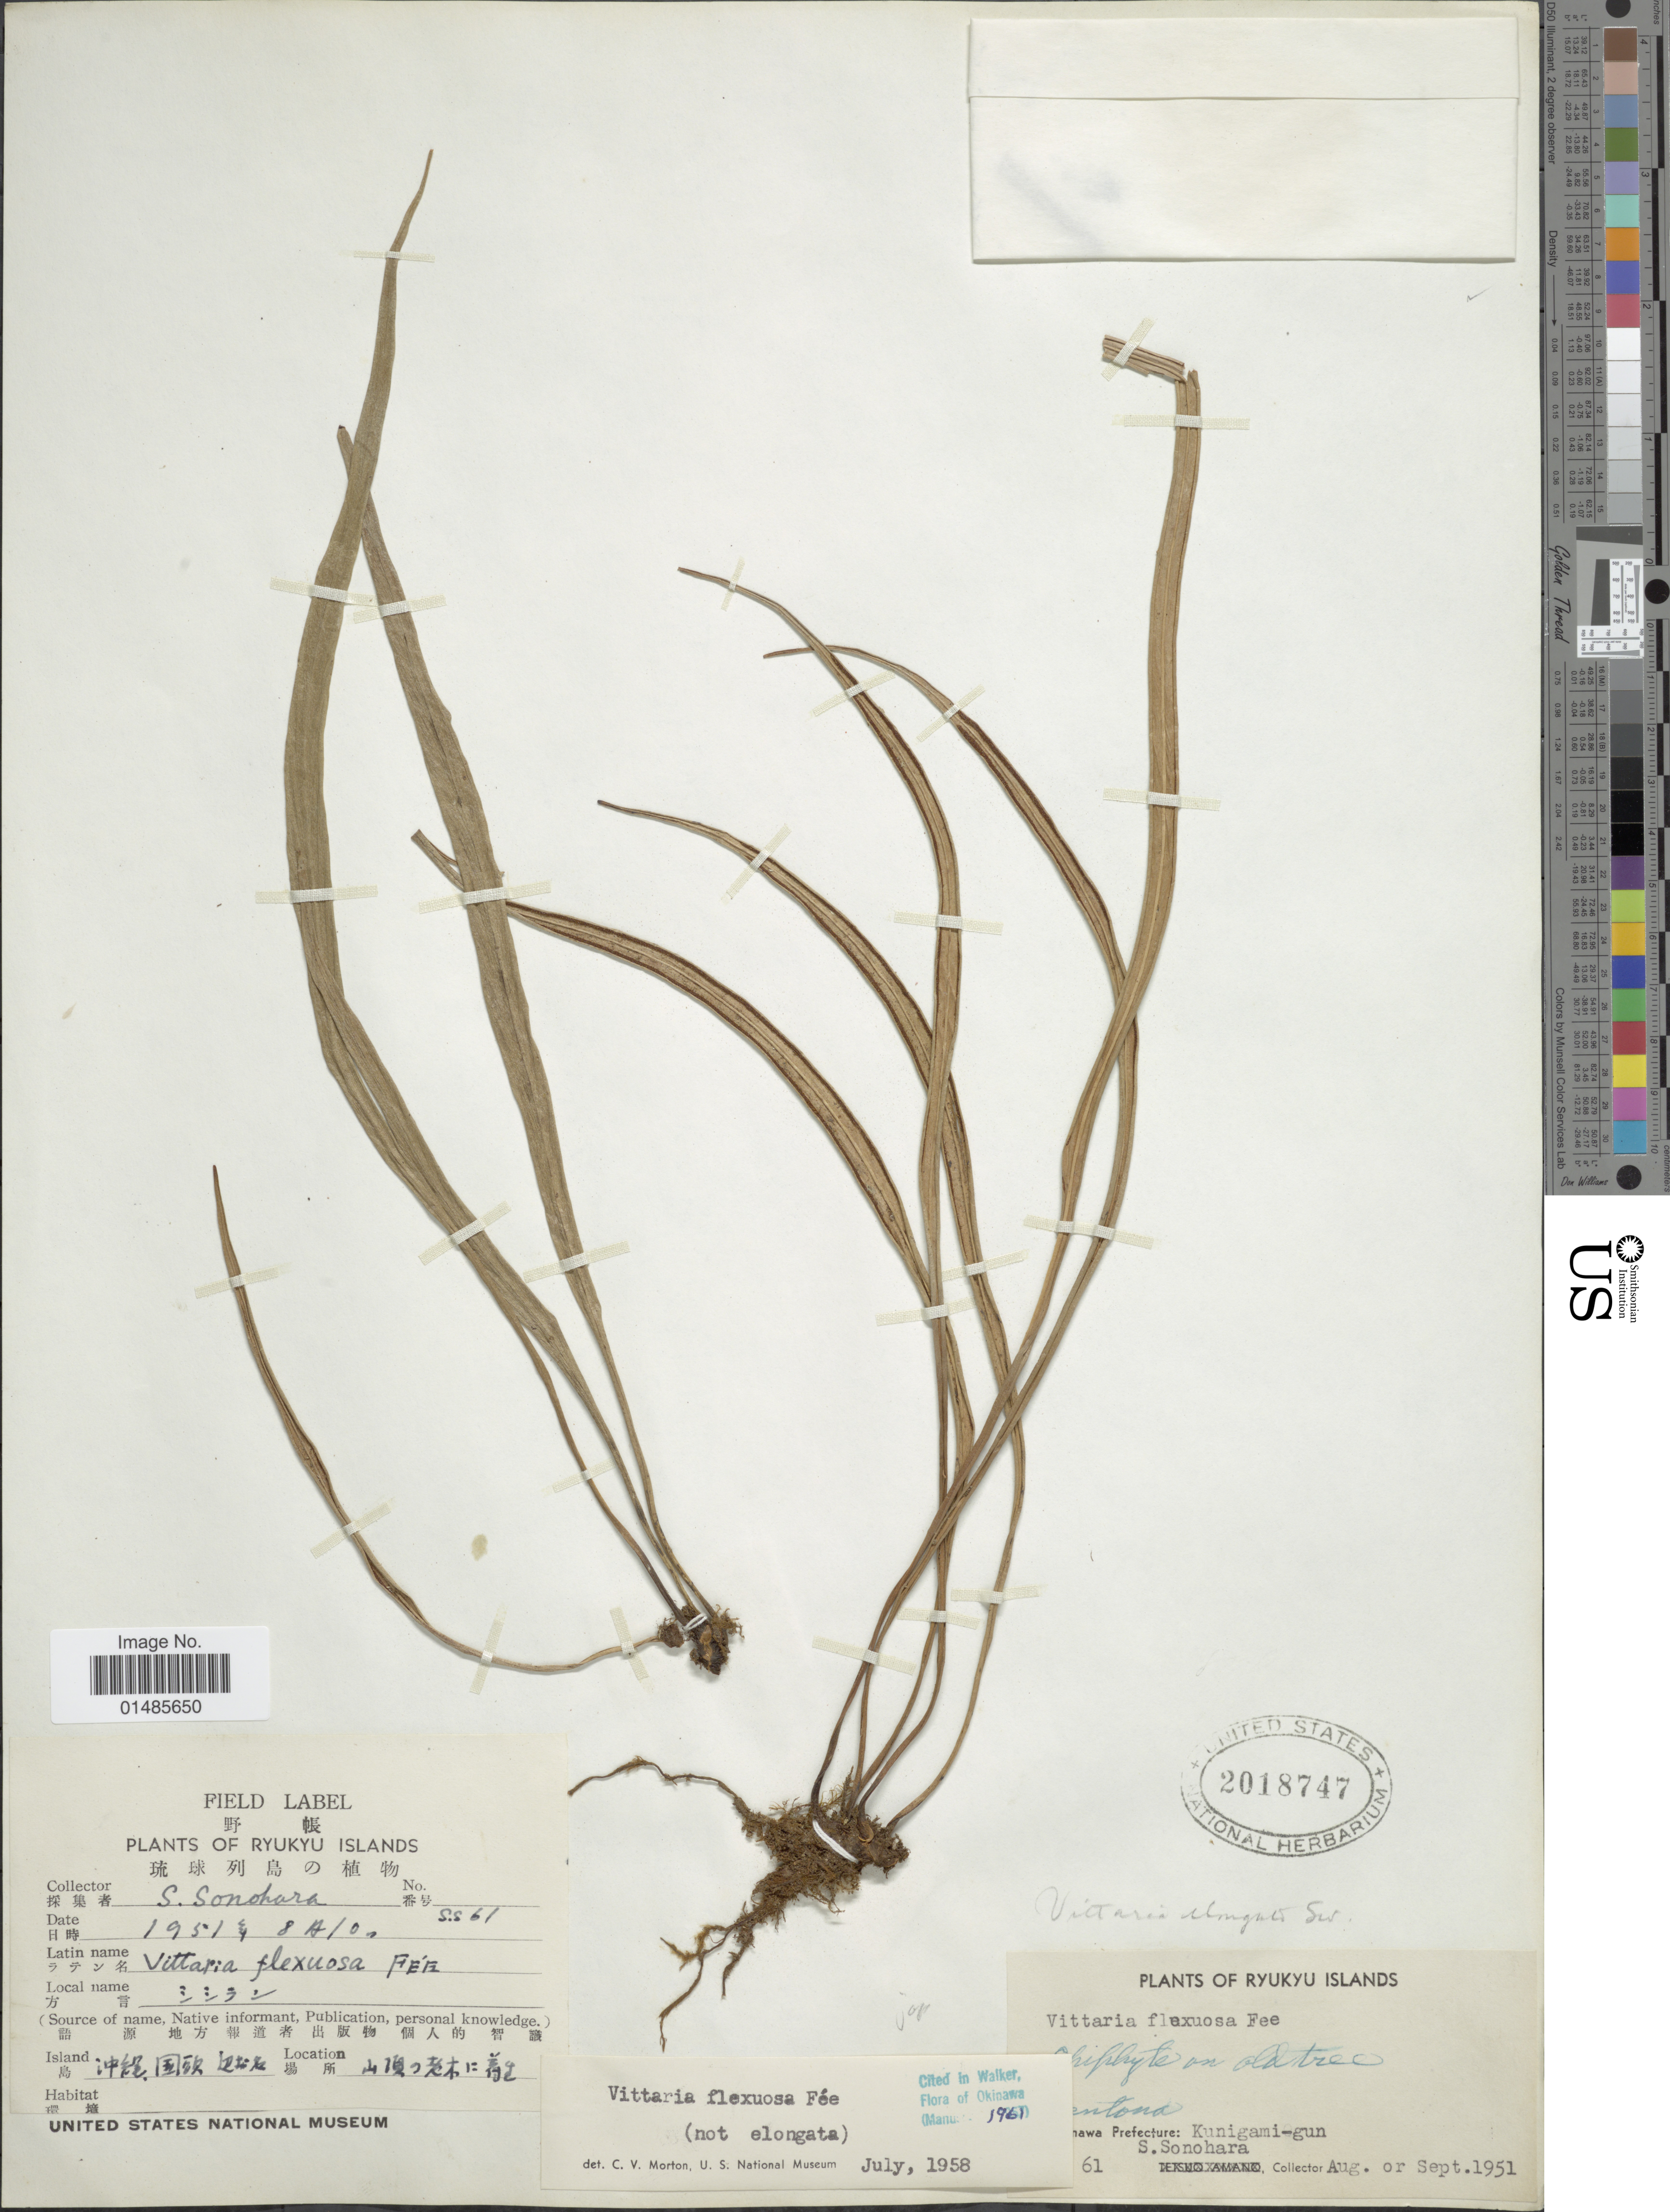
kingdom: Plantae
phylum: Tracheophyta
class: Polypodiopsida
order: Polypodiales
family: Pteridaceae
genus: Haplopteris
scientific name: Haplopteris flexuosa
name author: (Fée) E.H. Crane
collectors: S. Sonohara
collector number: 61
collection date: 1951-08/1951-09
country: Japan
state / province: Okinawa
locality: Okinawa Prefecture: Kunigami-gun.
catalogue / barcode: US 2018747